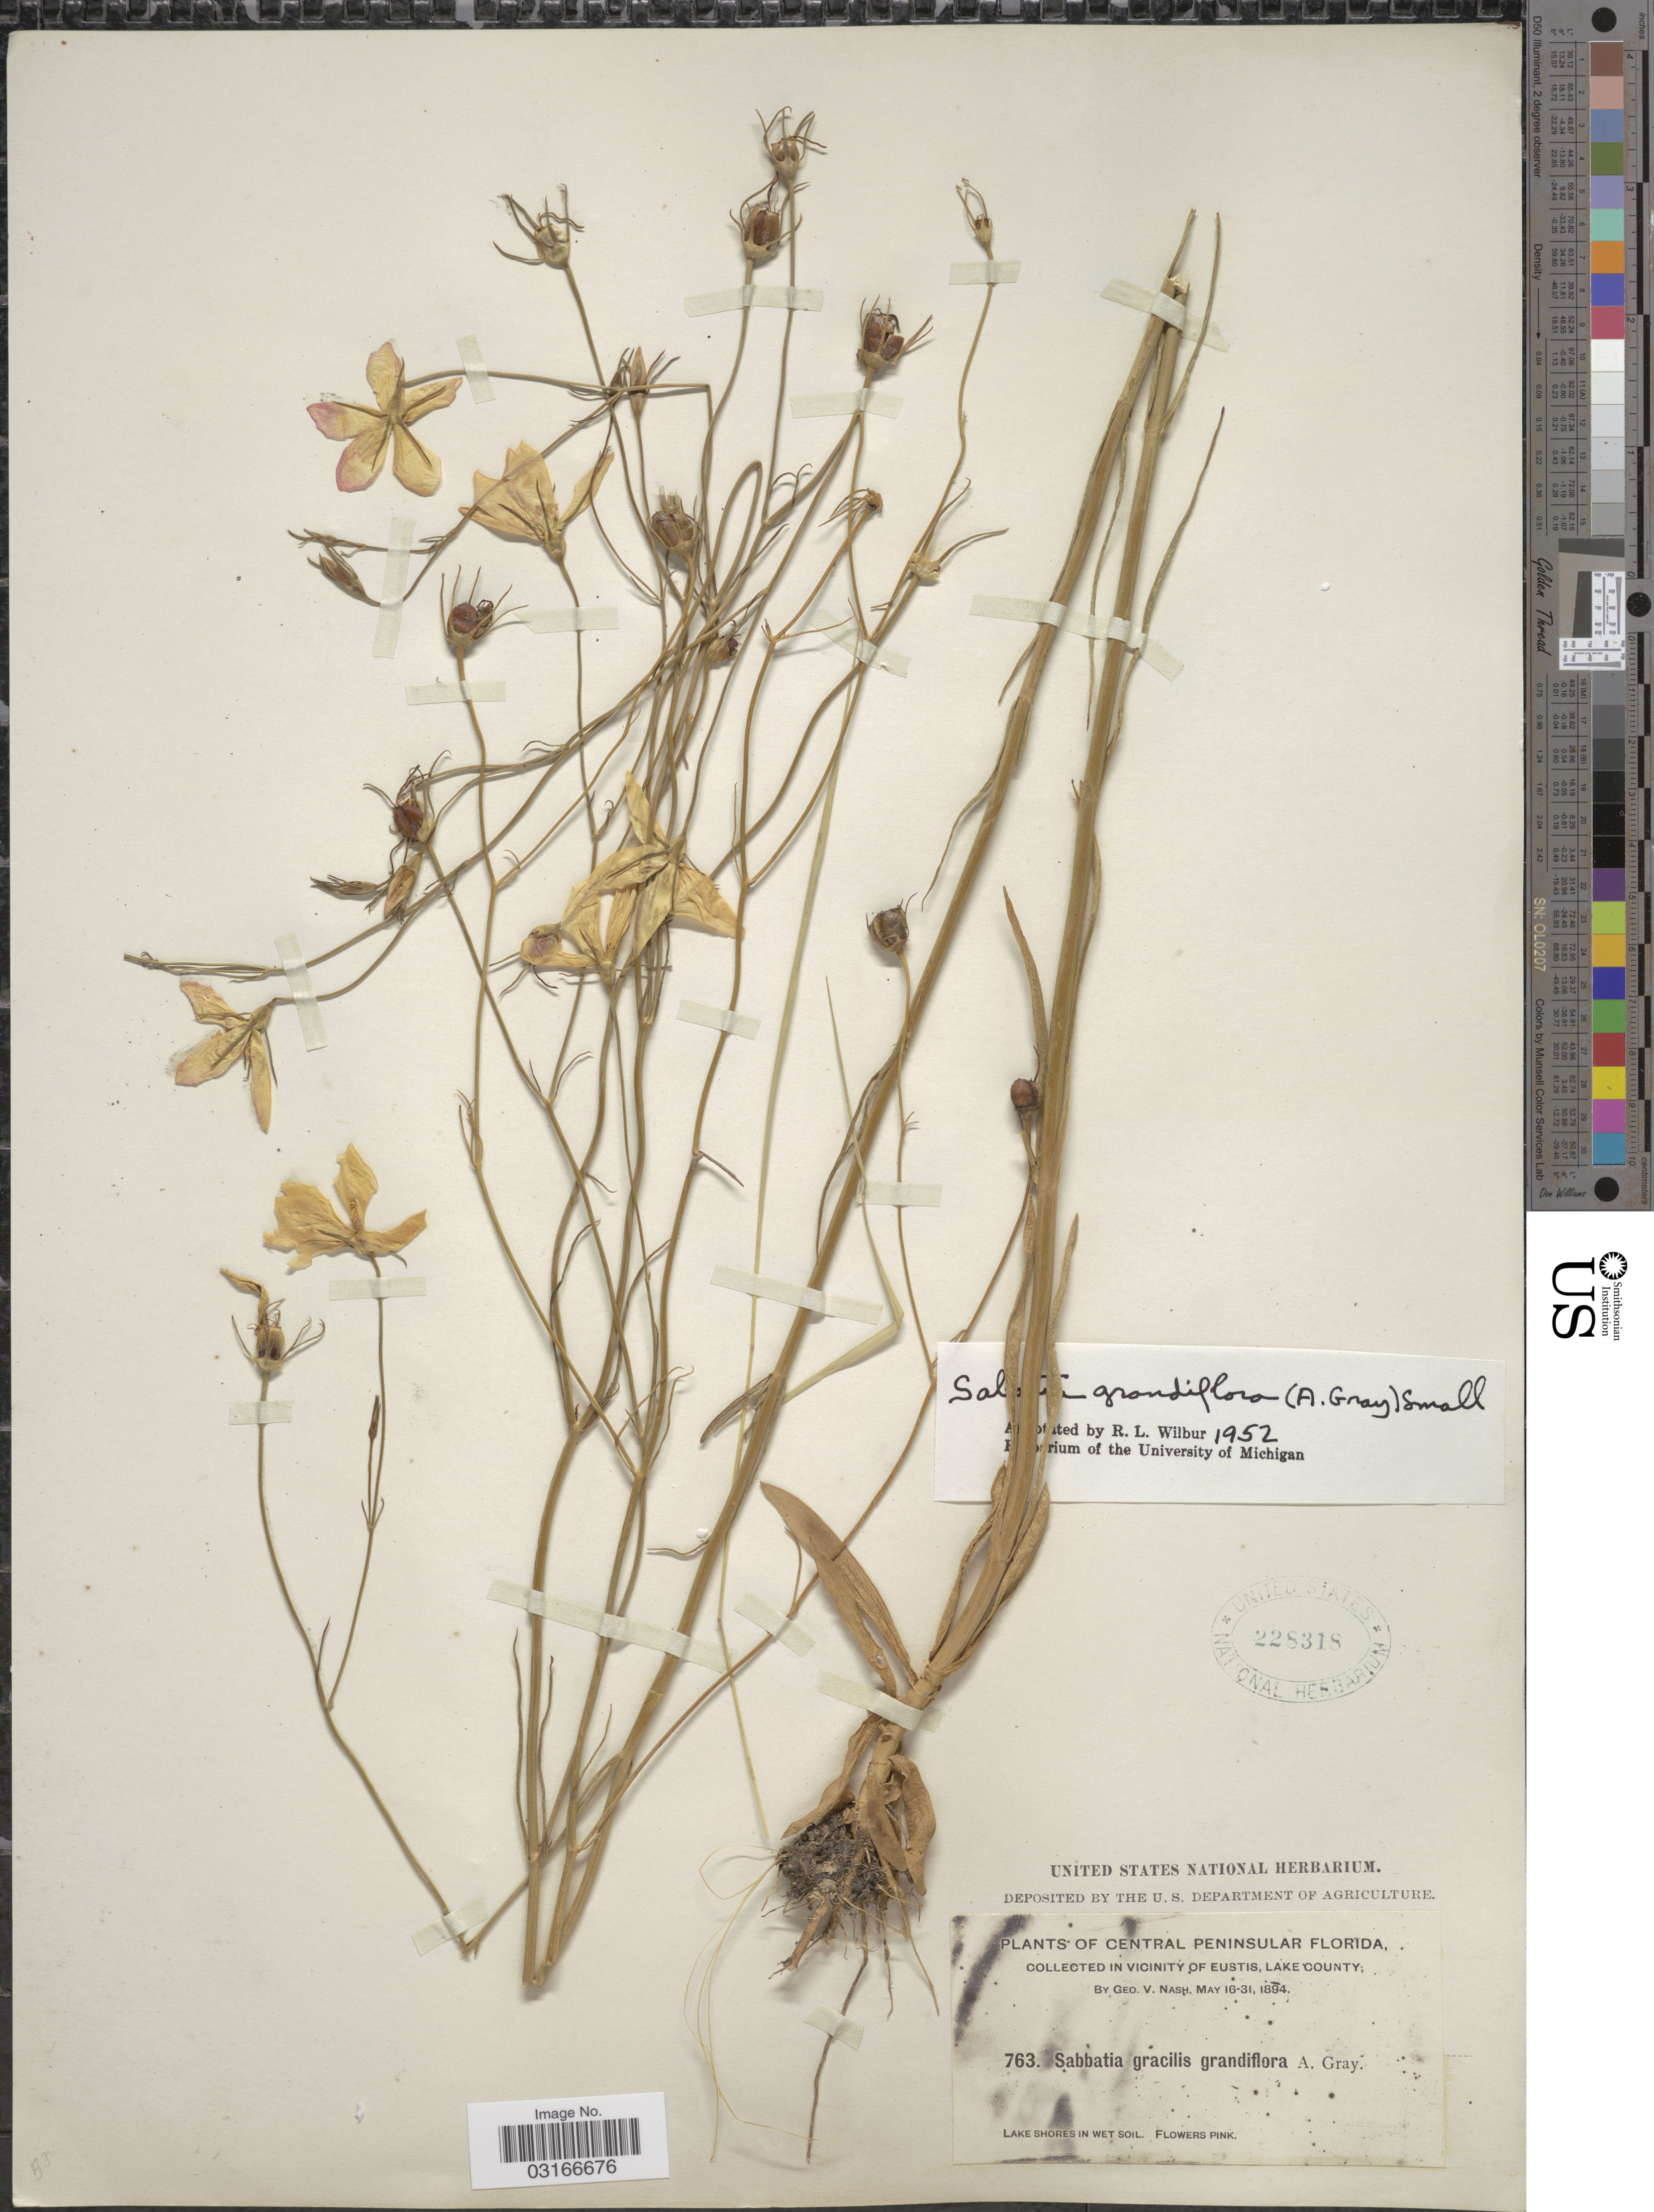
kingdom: Plantae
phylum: Tracheophyta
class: Magnoliopsida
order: Gentianales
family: Gentianaceae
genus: Sabatia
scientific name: Sabatia grandiflora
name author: (A. Gray) Small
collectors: G. V. Nash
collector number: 763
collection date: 1894-05-16/1894-05-31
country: United States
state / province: Florida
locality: Central Peninsular Florida. In Vicinity of Eustis, Lake County.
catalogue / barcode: US 228318